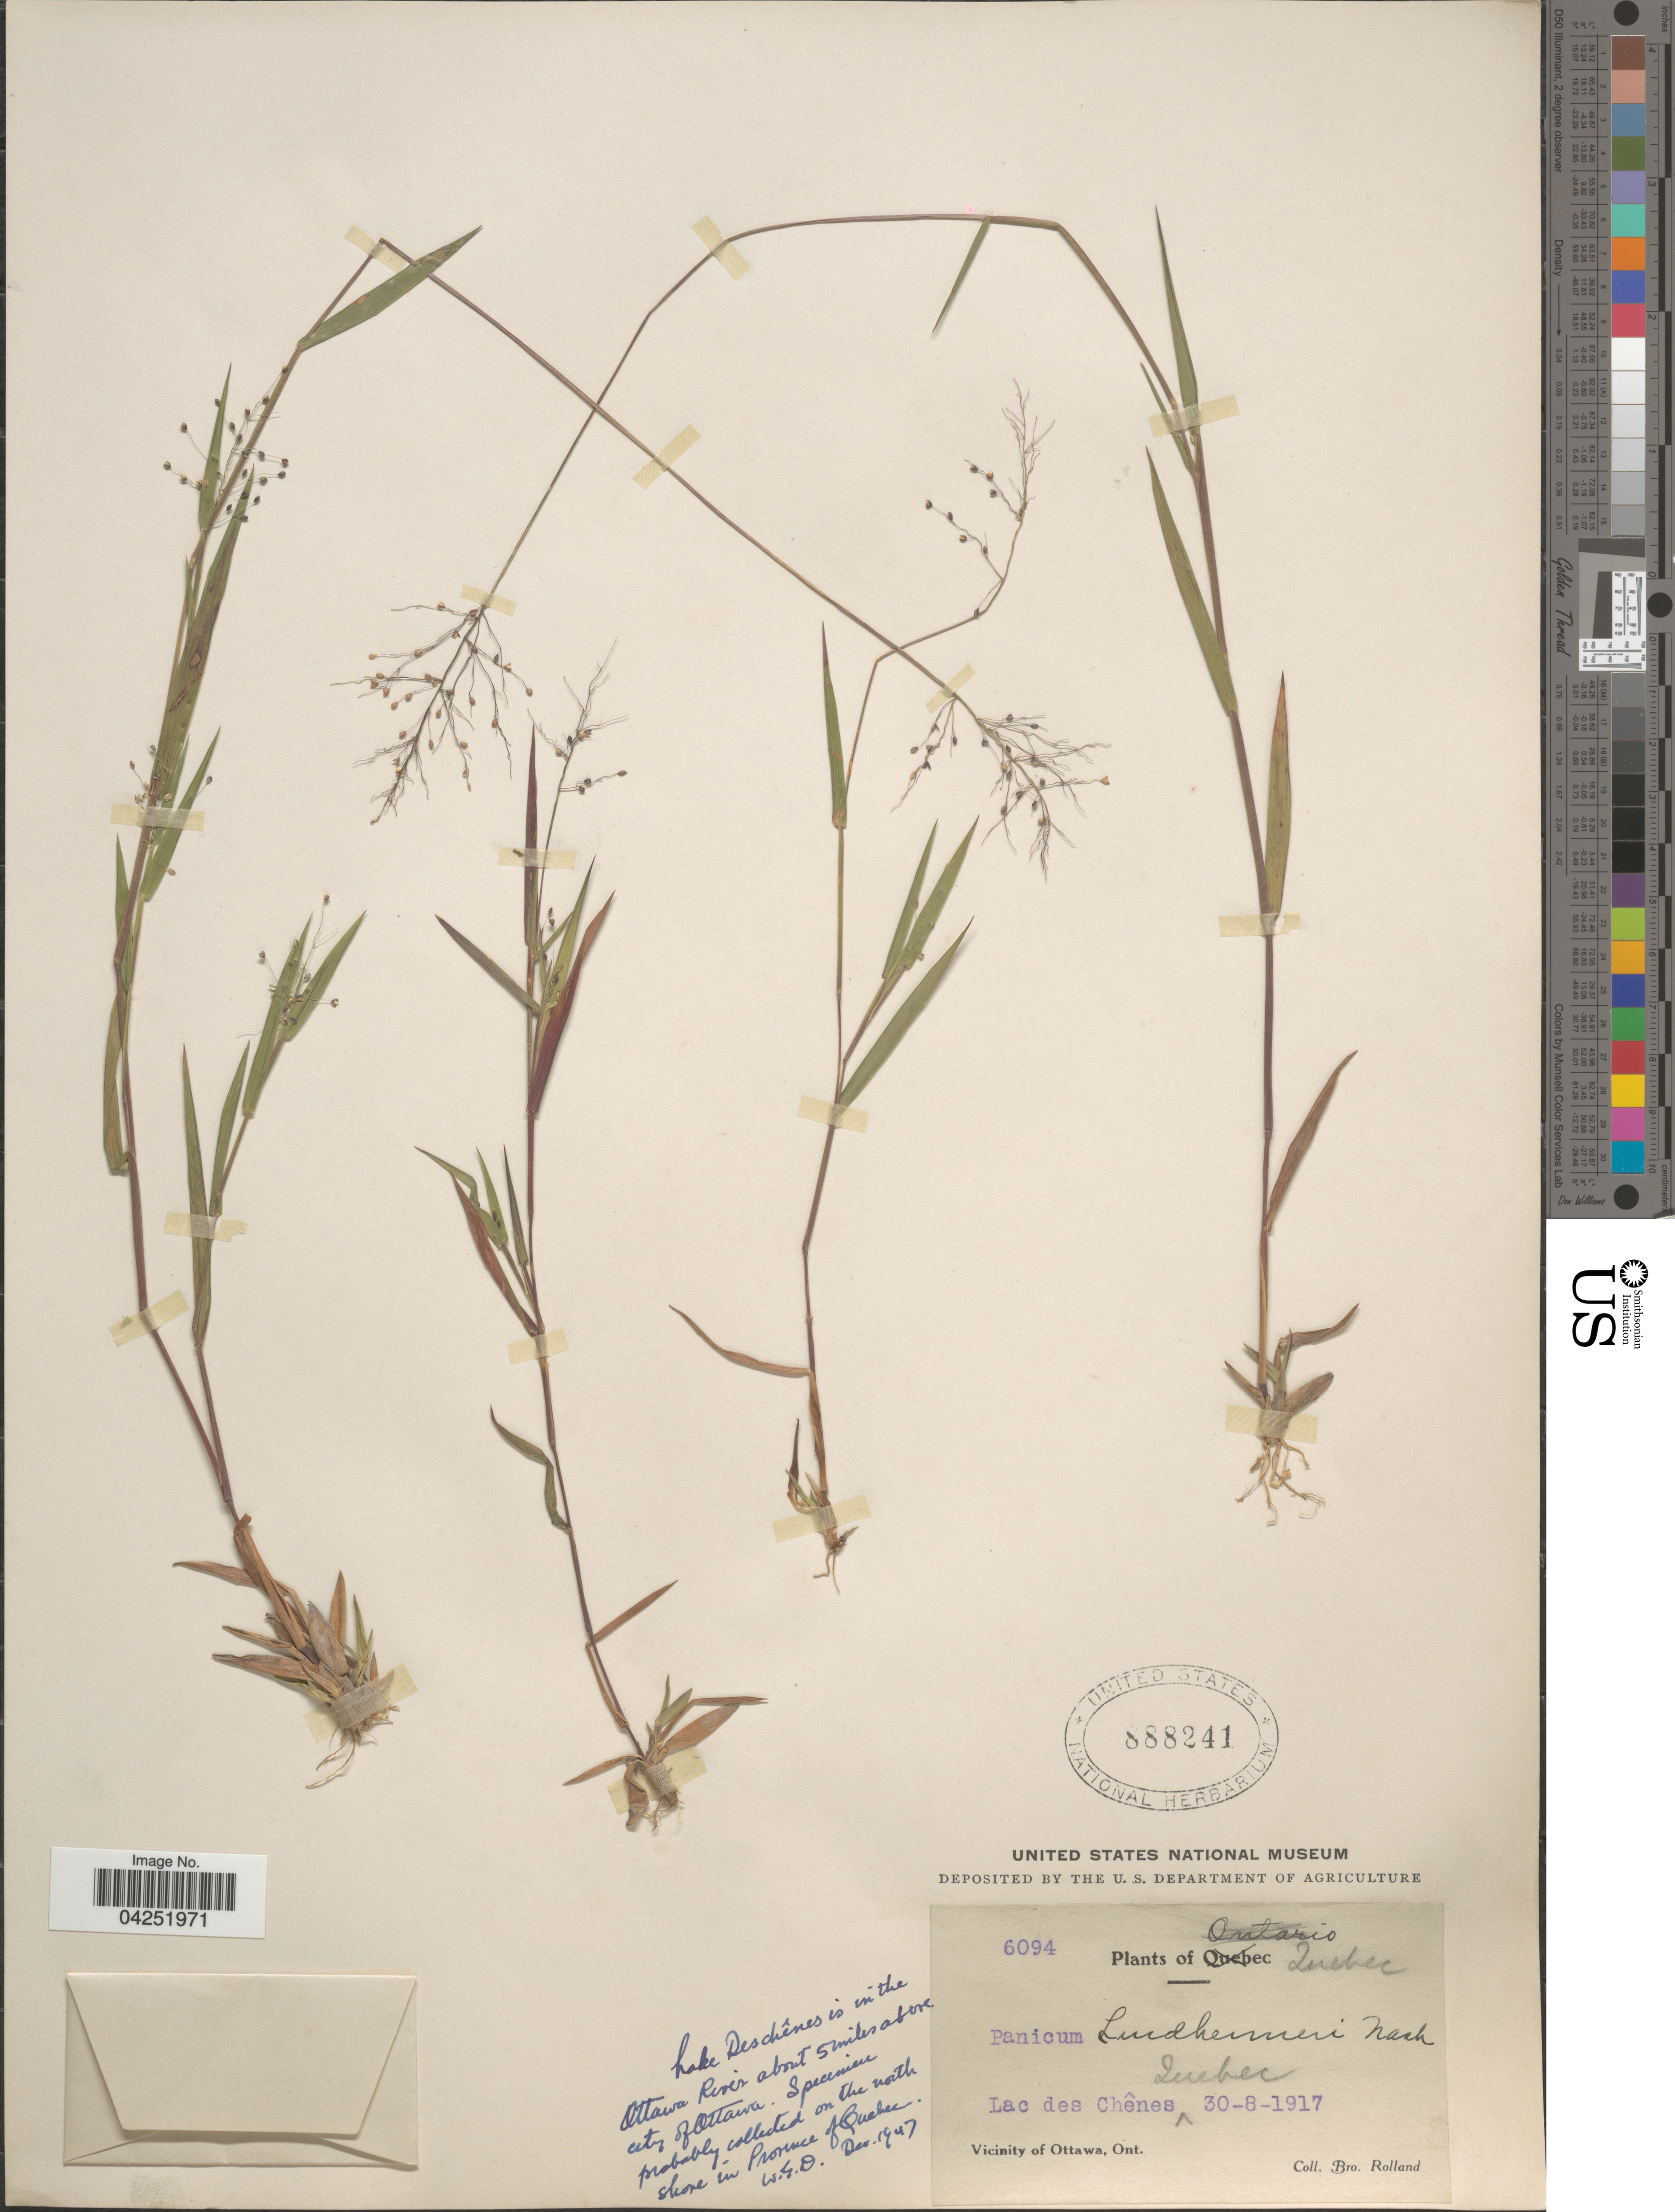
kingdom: Plantae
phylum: Tracheophyta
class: Liliopsida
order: Poales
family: Poaceae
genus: Dichanthelium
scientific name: Dichanthelium acuminatum var. lindheimeri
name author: (Nash) Gould & C.A. Clark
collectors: B. Rolland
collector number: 6094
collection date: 1917-08-30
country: Canada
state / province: Ontario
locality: Lac des Chênes. Lake Deschênes is in the Ottawa River about 5 miles above city of Ottawa. On the North shore in Province of Quebec.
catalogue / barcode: US 888241